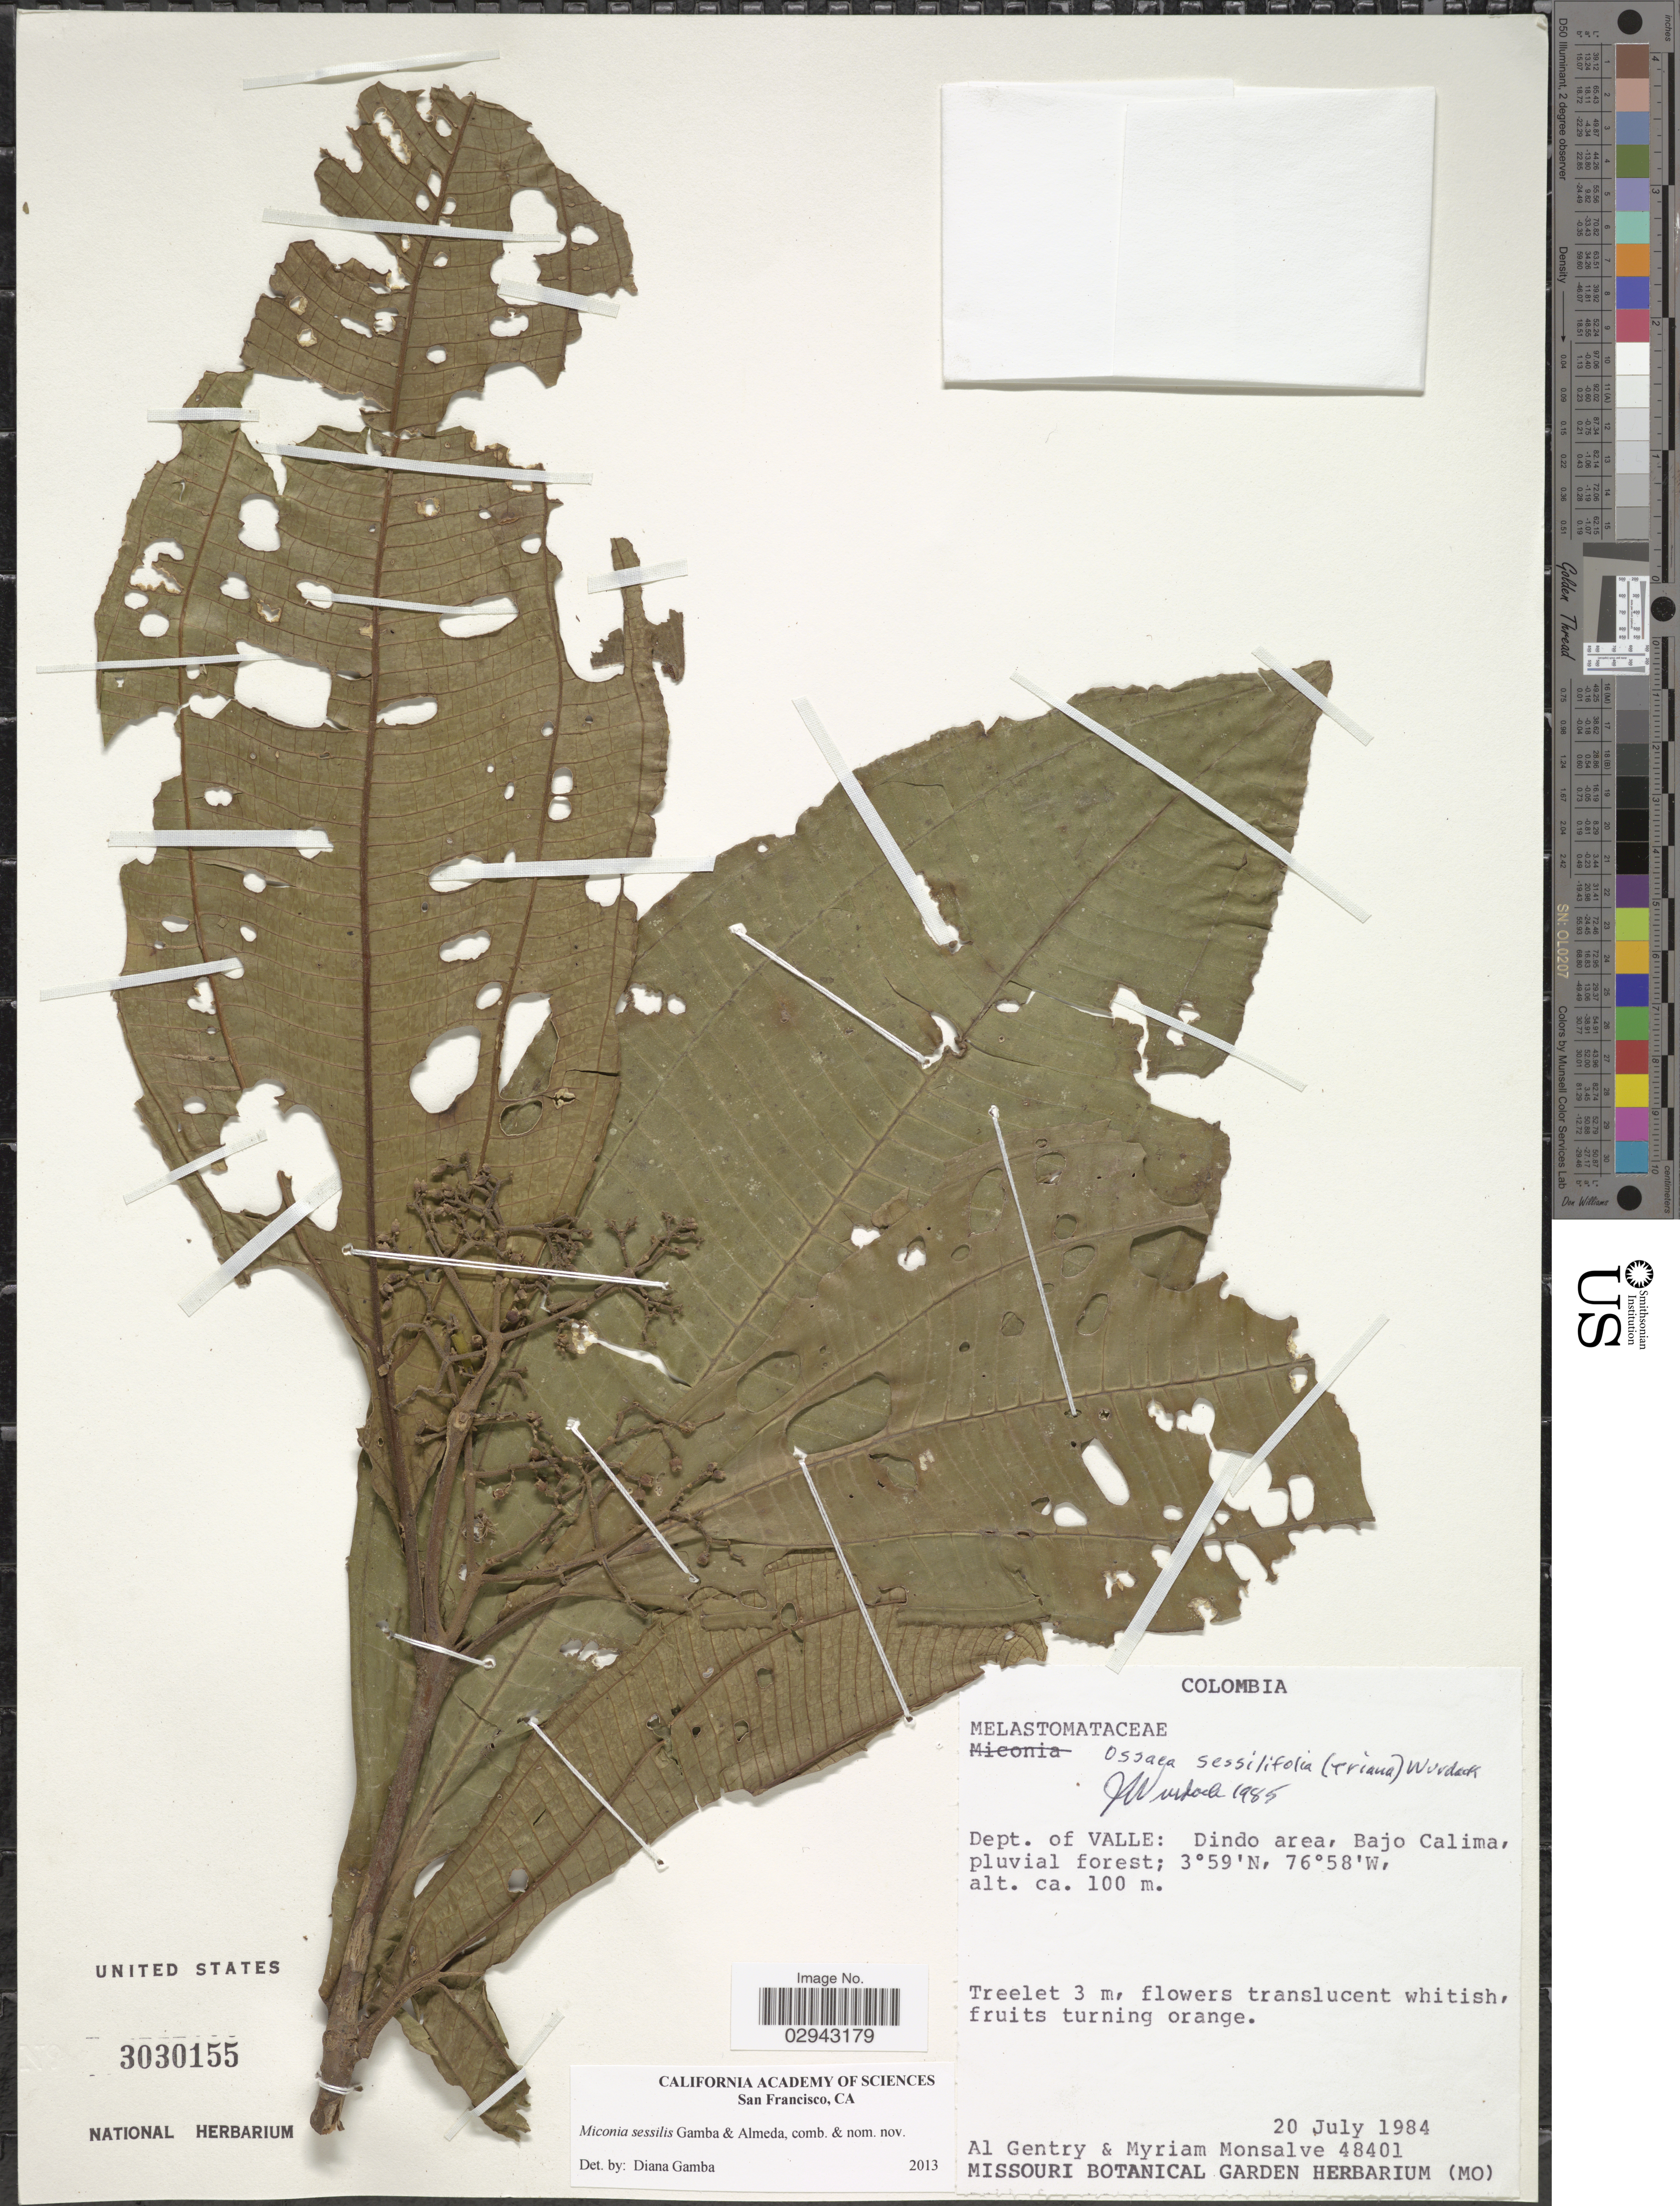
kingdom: Plantae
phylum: Tracheophyta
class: Magnoliopsida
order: Myrtales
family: Melastomataceae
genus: Miconia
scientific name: Miconia sessilis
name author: Gamba & Almeda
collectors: A. H. Gentry & M. Monsalve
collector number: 48401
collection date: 1984-07-20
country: Colombia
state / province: Valle del Cauca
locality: Dept. of Valle: Dindo area, Bajo Calima, pluvial forest.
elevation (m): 100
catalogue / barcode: US 3030155